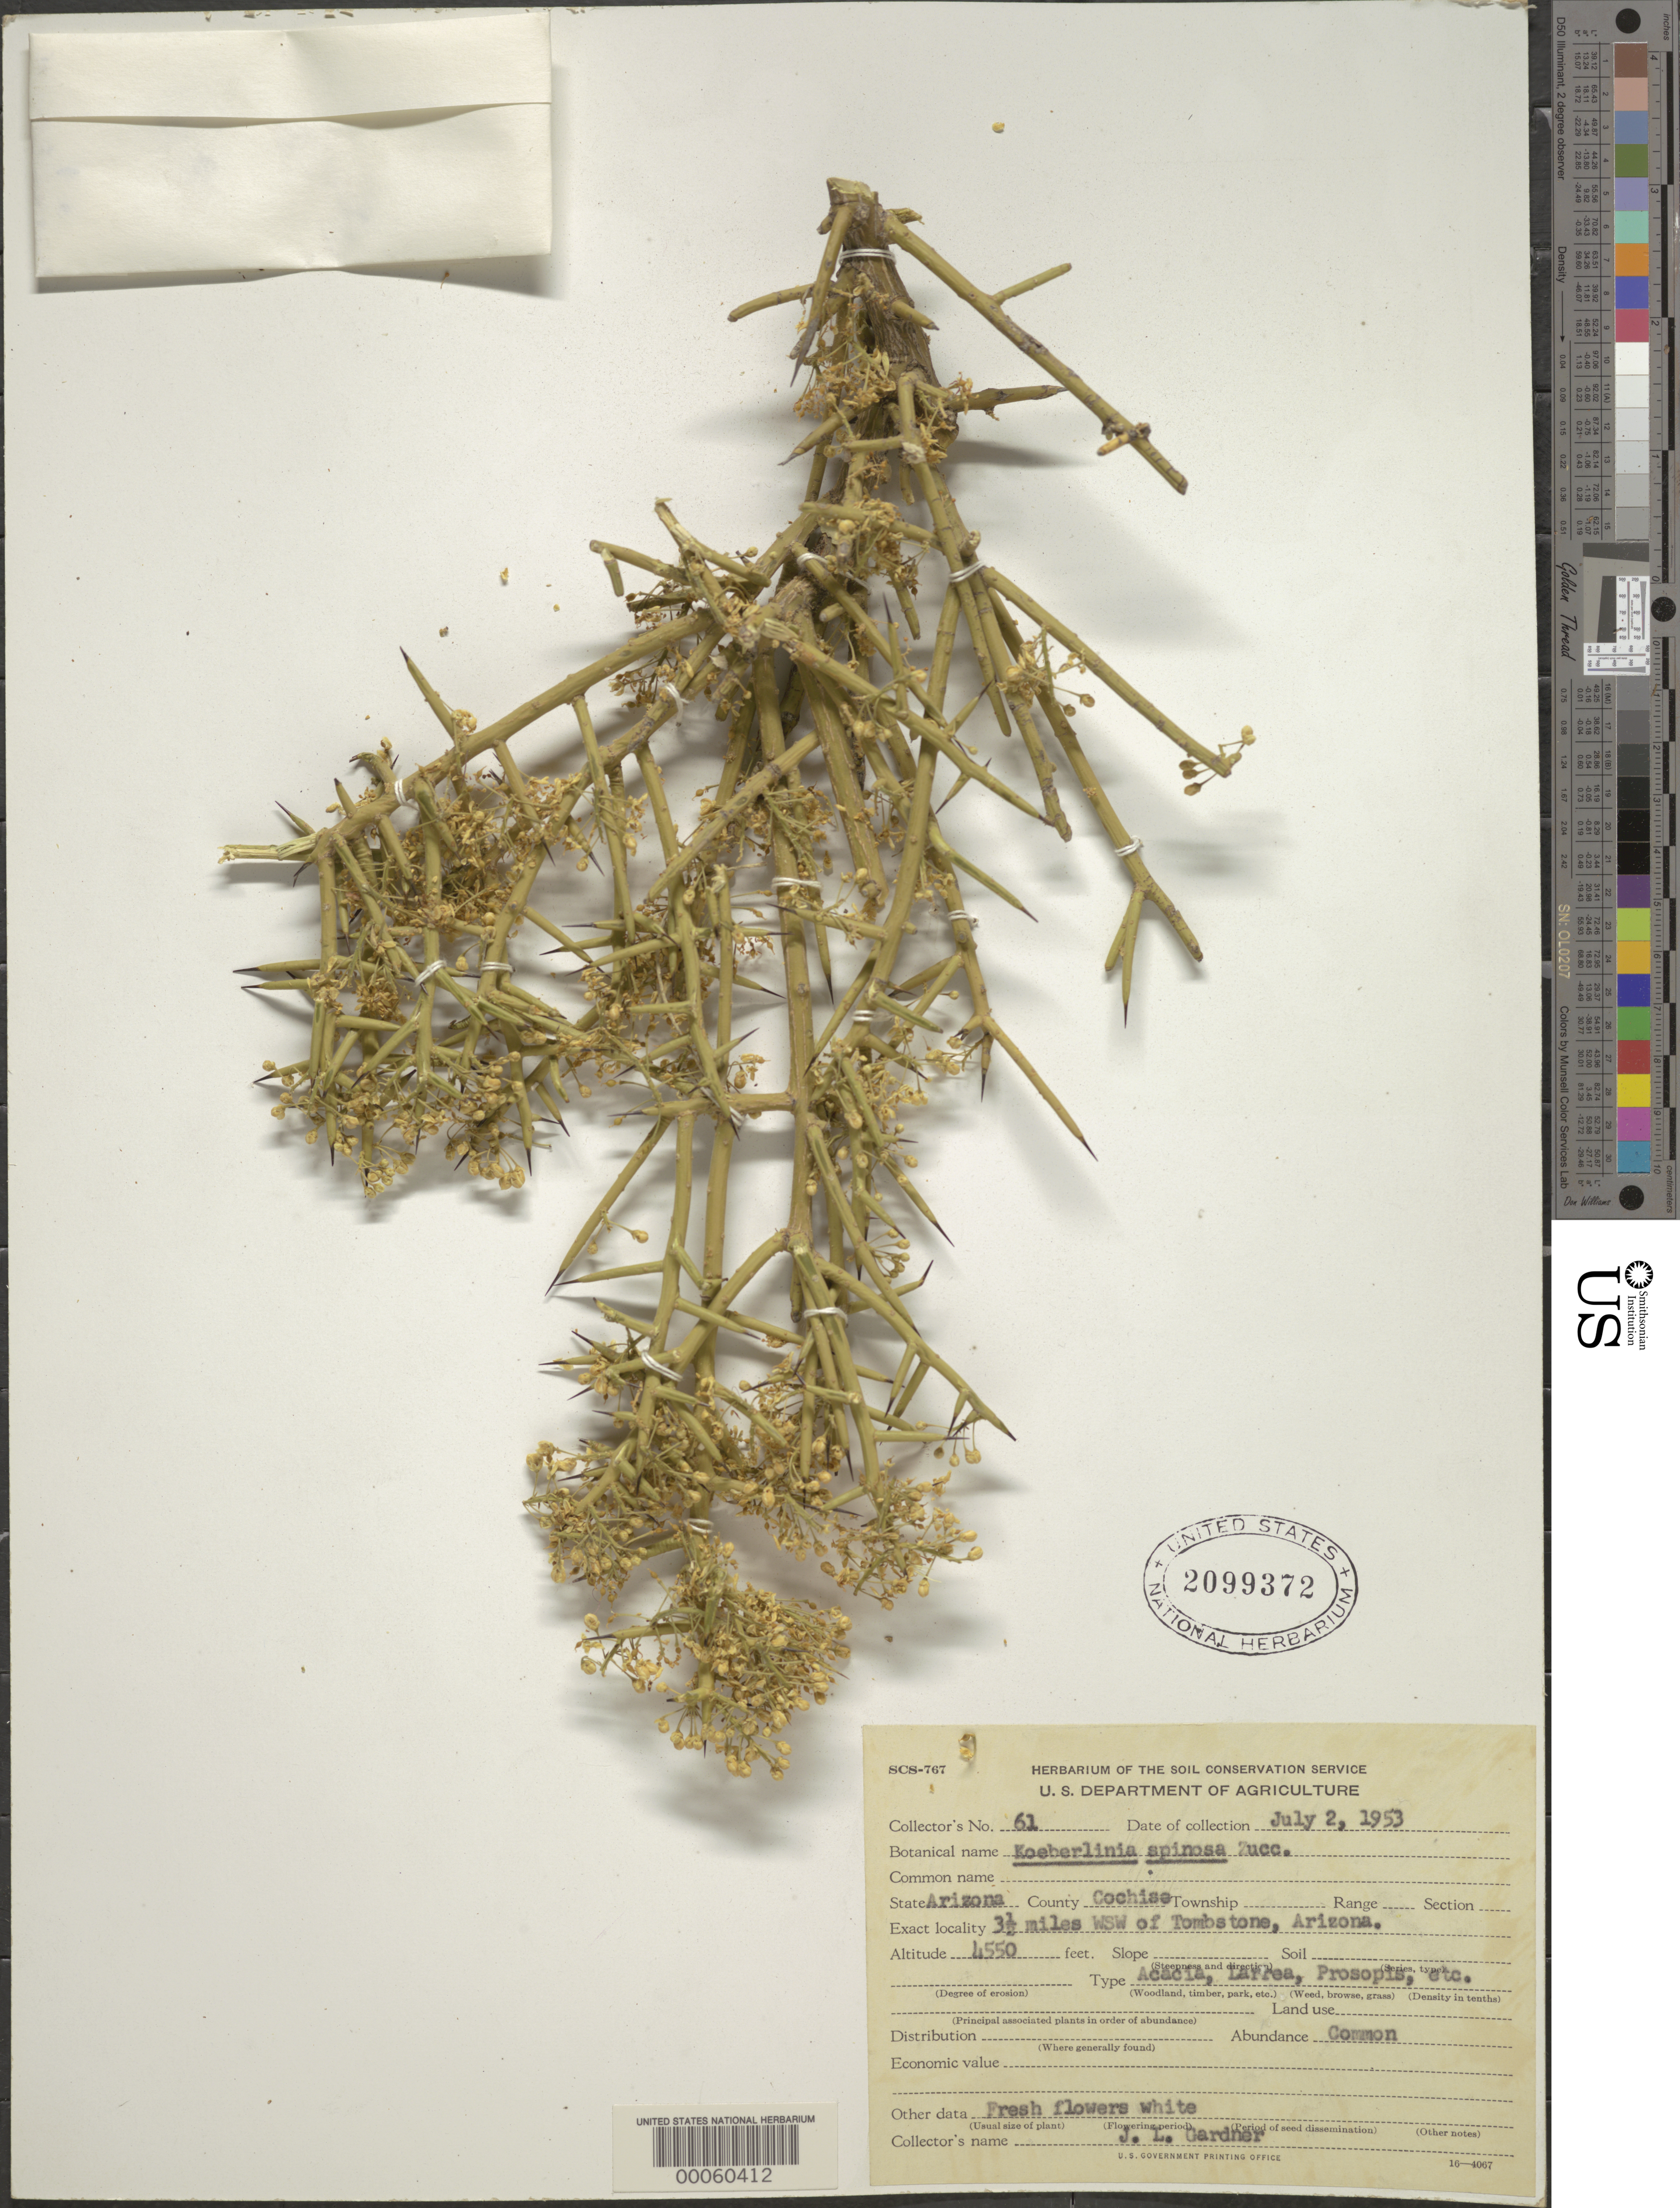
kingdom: Plantae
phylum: Tracheophyta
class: Magnoliopsida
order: Brassicales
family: Koeberliniaceae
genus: Koeberlinia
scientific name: Koeberlinia spinosa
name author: Zucc.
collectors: J. Garner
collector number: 61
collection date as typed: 02 Jul 1953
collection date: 1953-07-02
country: United States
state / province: Arizona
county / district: Cochise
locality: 3.5 mi. wsw of tombstone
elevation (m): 1387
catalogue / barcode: US 2099372